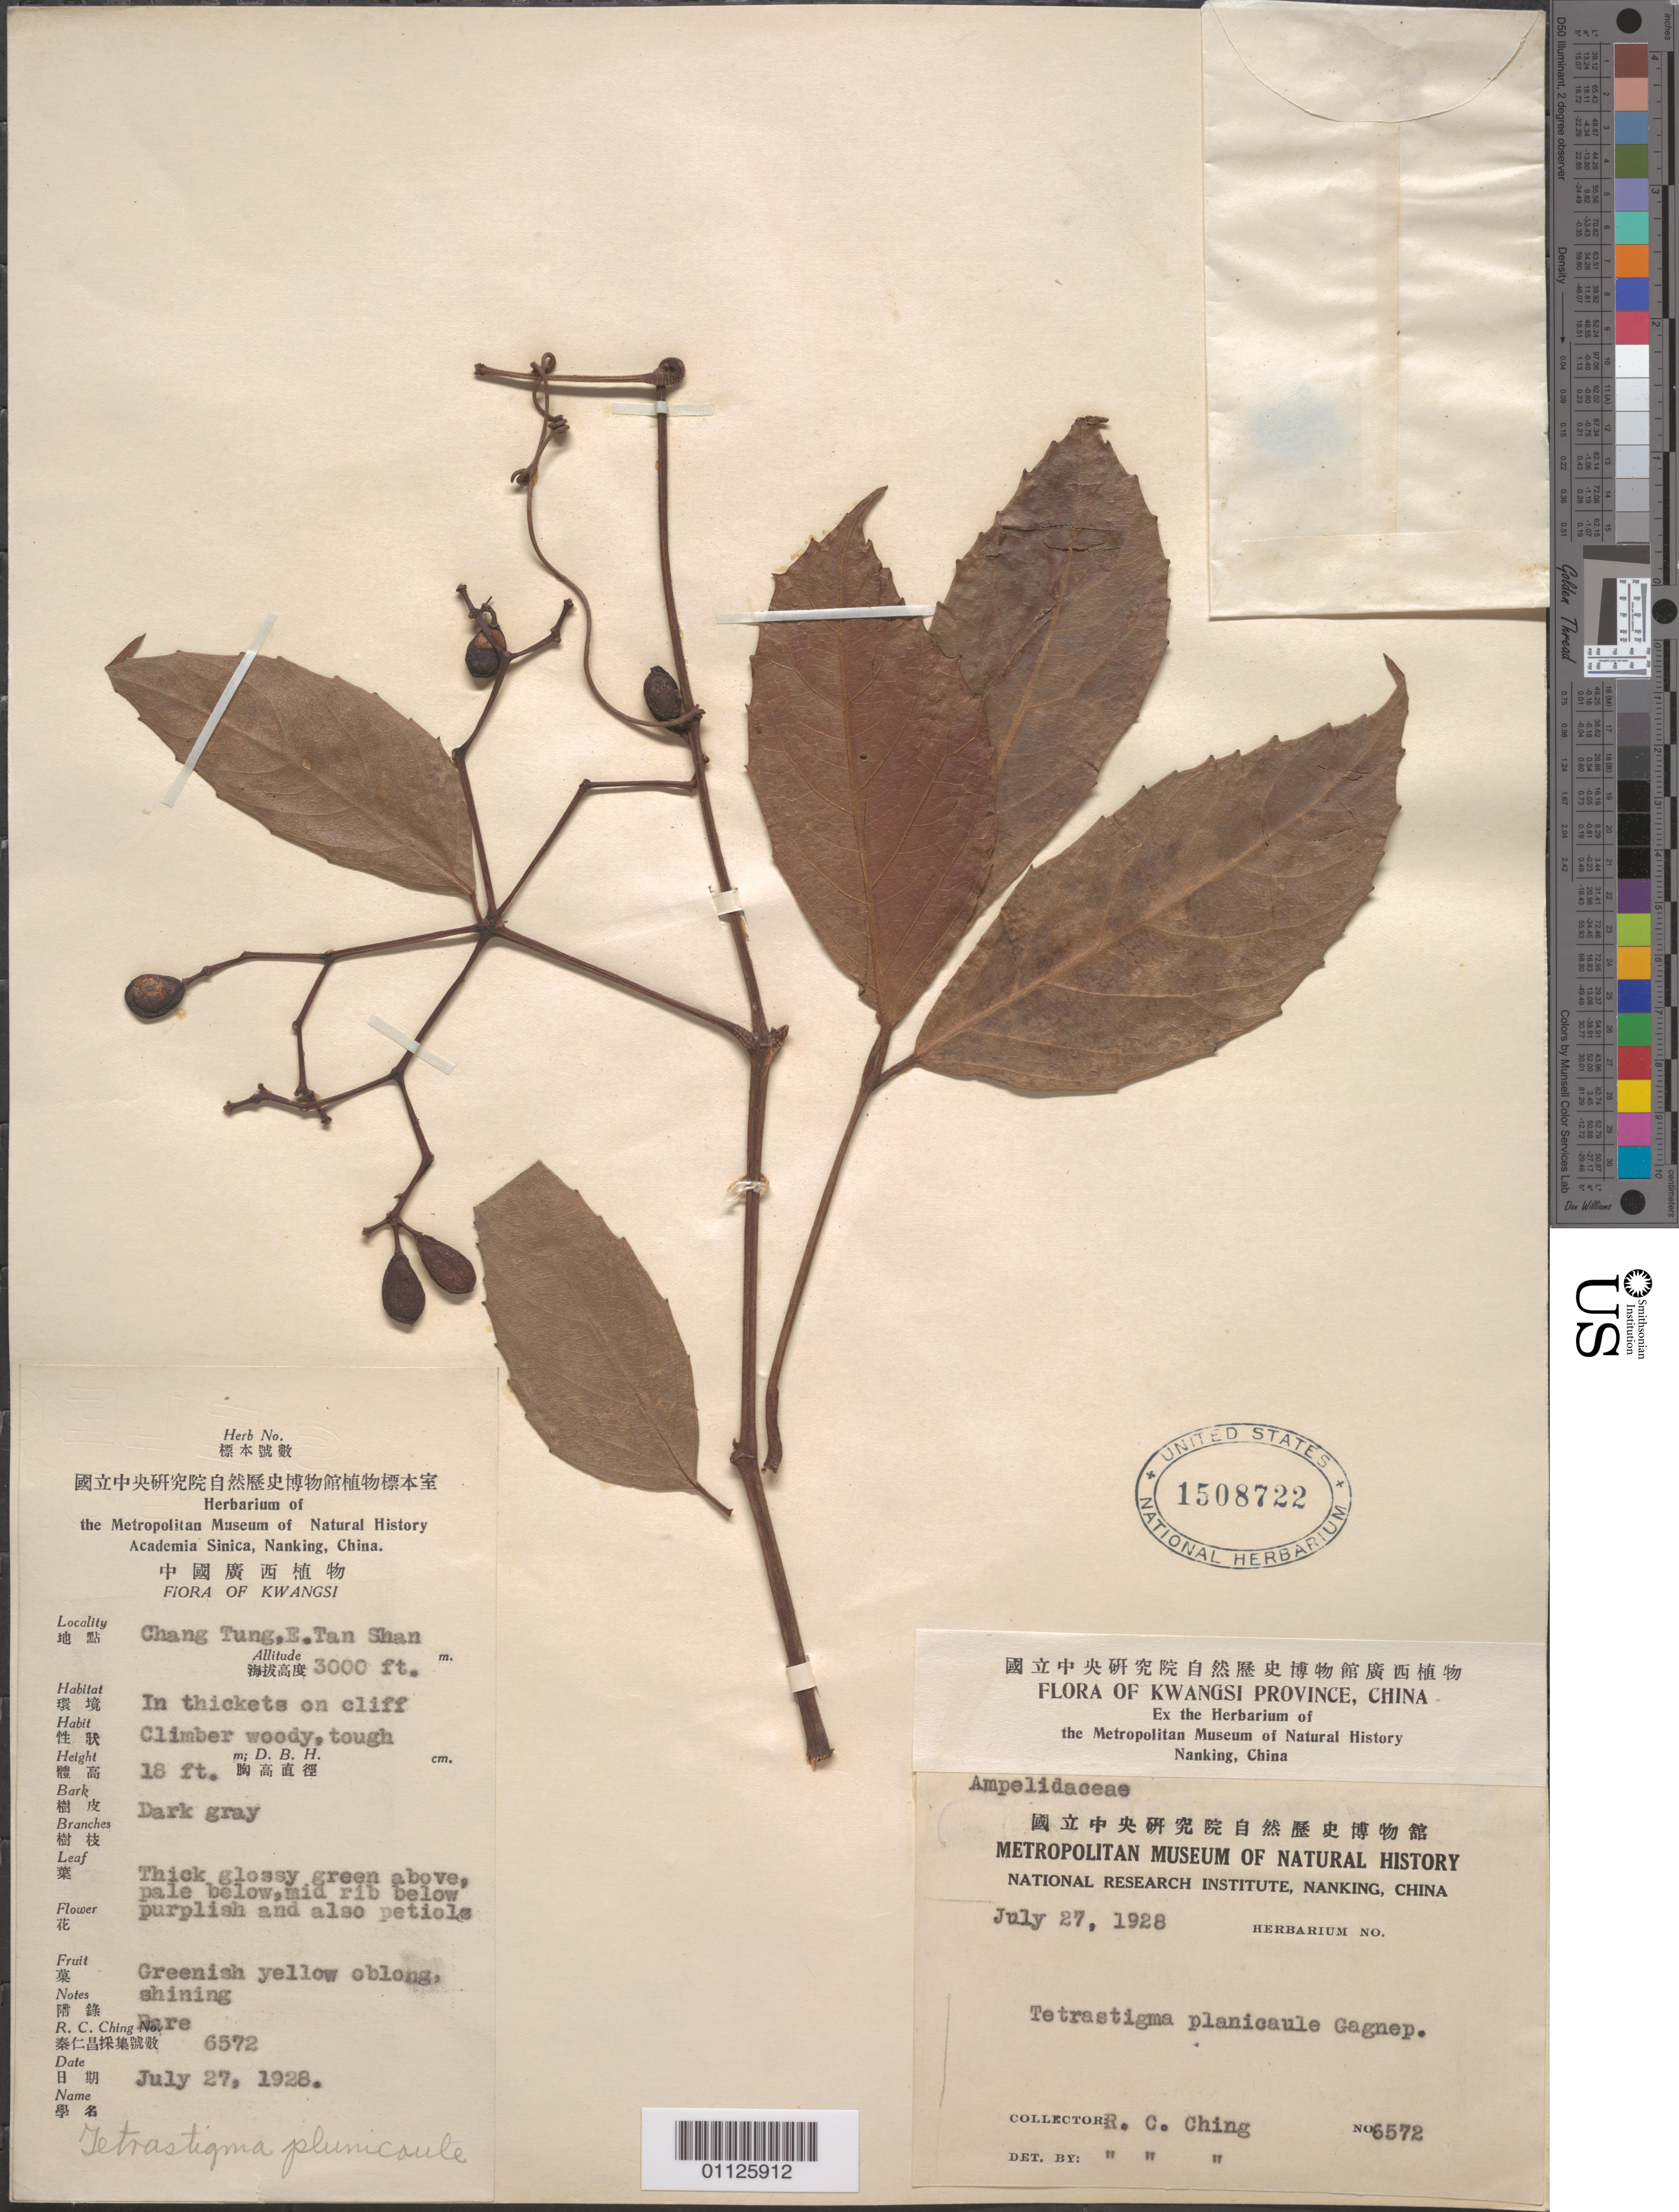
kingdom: Plantae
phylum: Tracheophyta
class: Magnoliopsida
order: Vitales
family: Vitaceae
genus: Cissus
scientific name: Cissus quadrangularis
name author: L.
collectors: R. C. Ching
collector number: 6572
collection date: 1928-07-27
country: China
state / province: Guangxi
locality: Chang Tung, E Tan Shan.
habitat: In thickets on cliff. Climber woody.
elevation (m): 914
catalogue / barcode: US 1508722